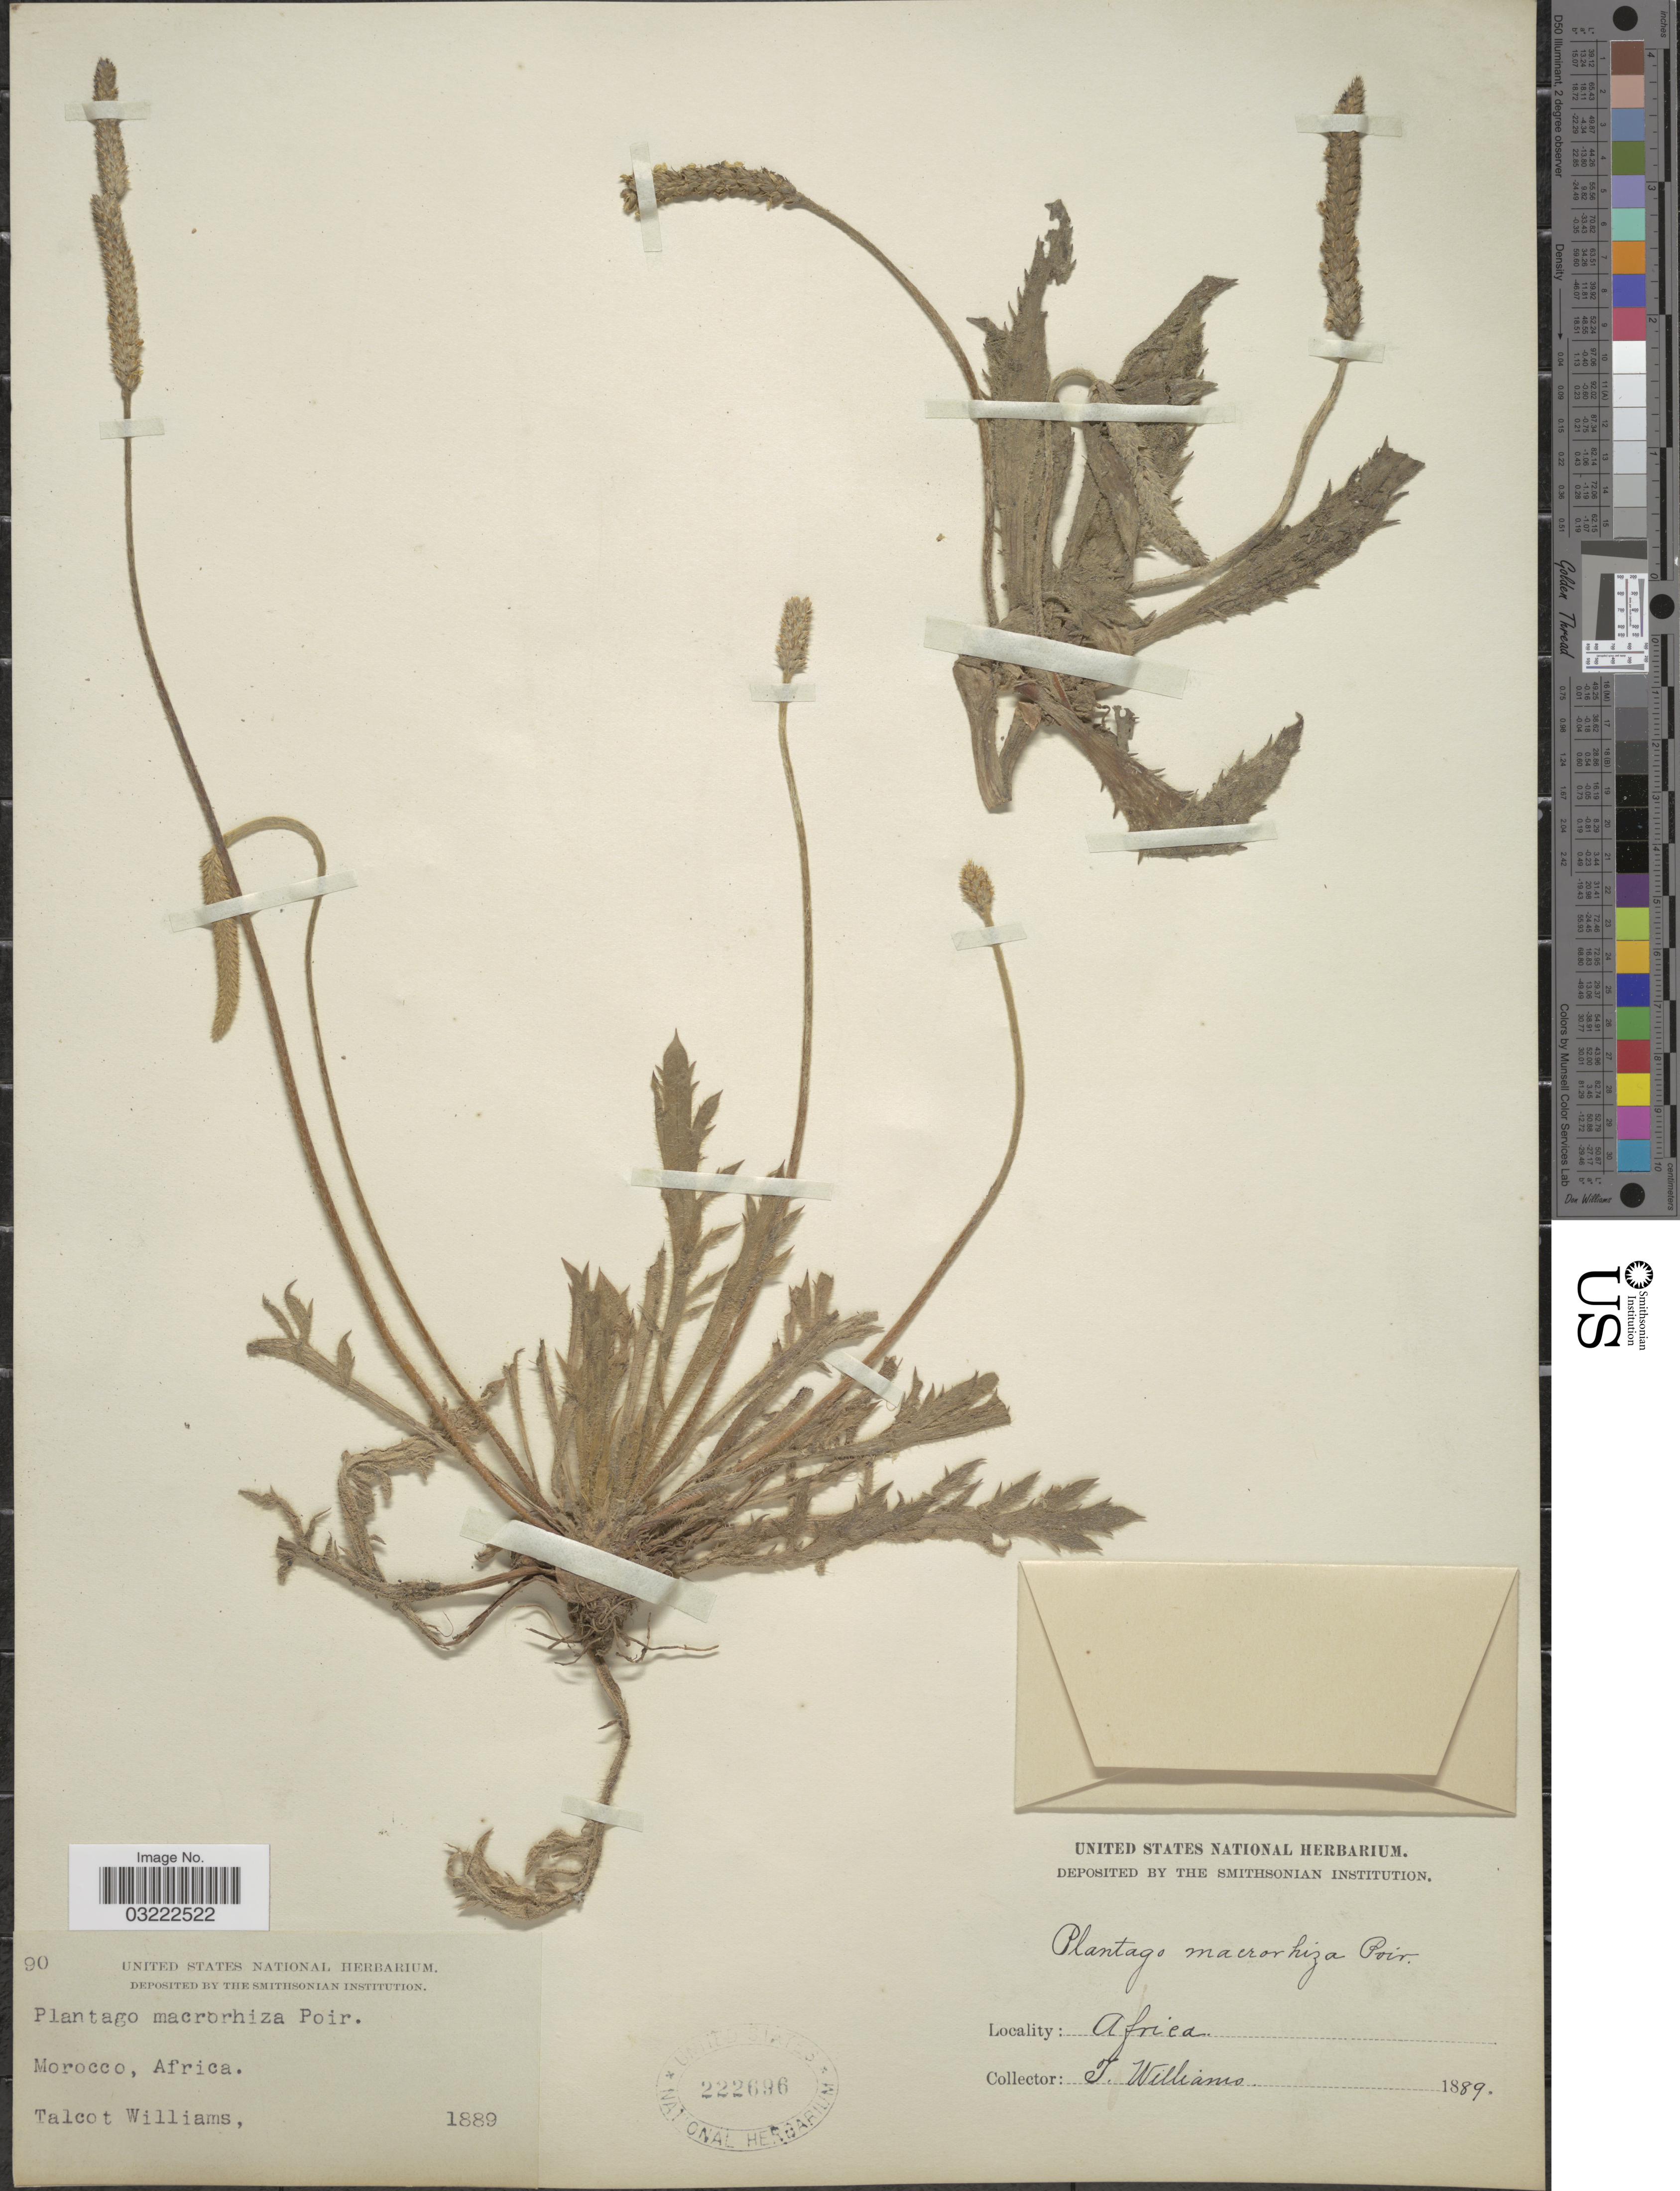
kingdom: Plantae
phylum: Tracheophyta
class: Magnoliopsida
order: Lamiales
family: Plantaginaceae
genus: Plantago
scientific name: Plantago macrorhiza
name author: Poir.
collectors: T. Williams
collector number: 90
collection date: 1889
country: Morocco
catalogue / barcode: US 222696